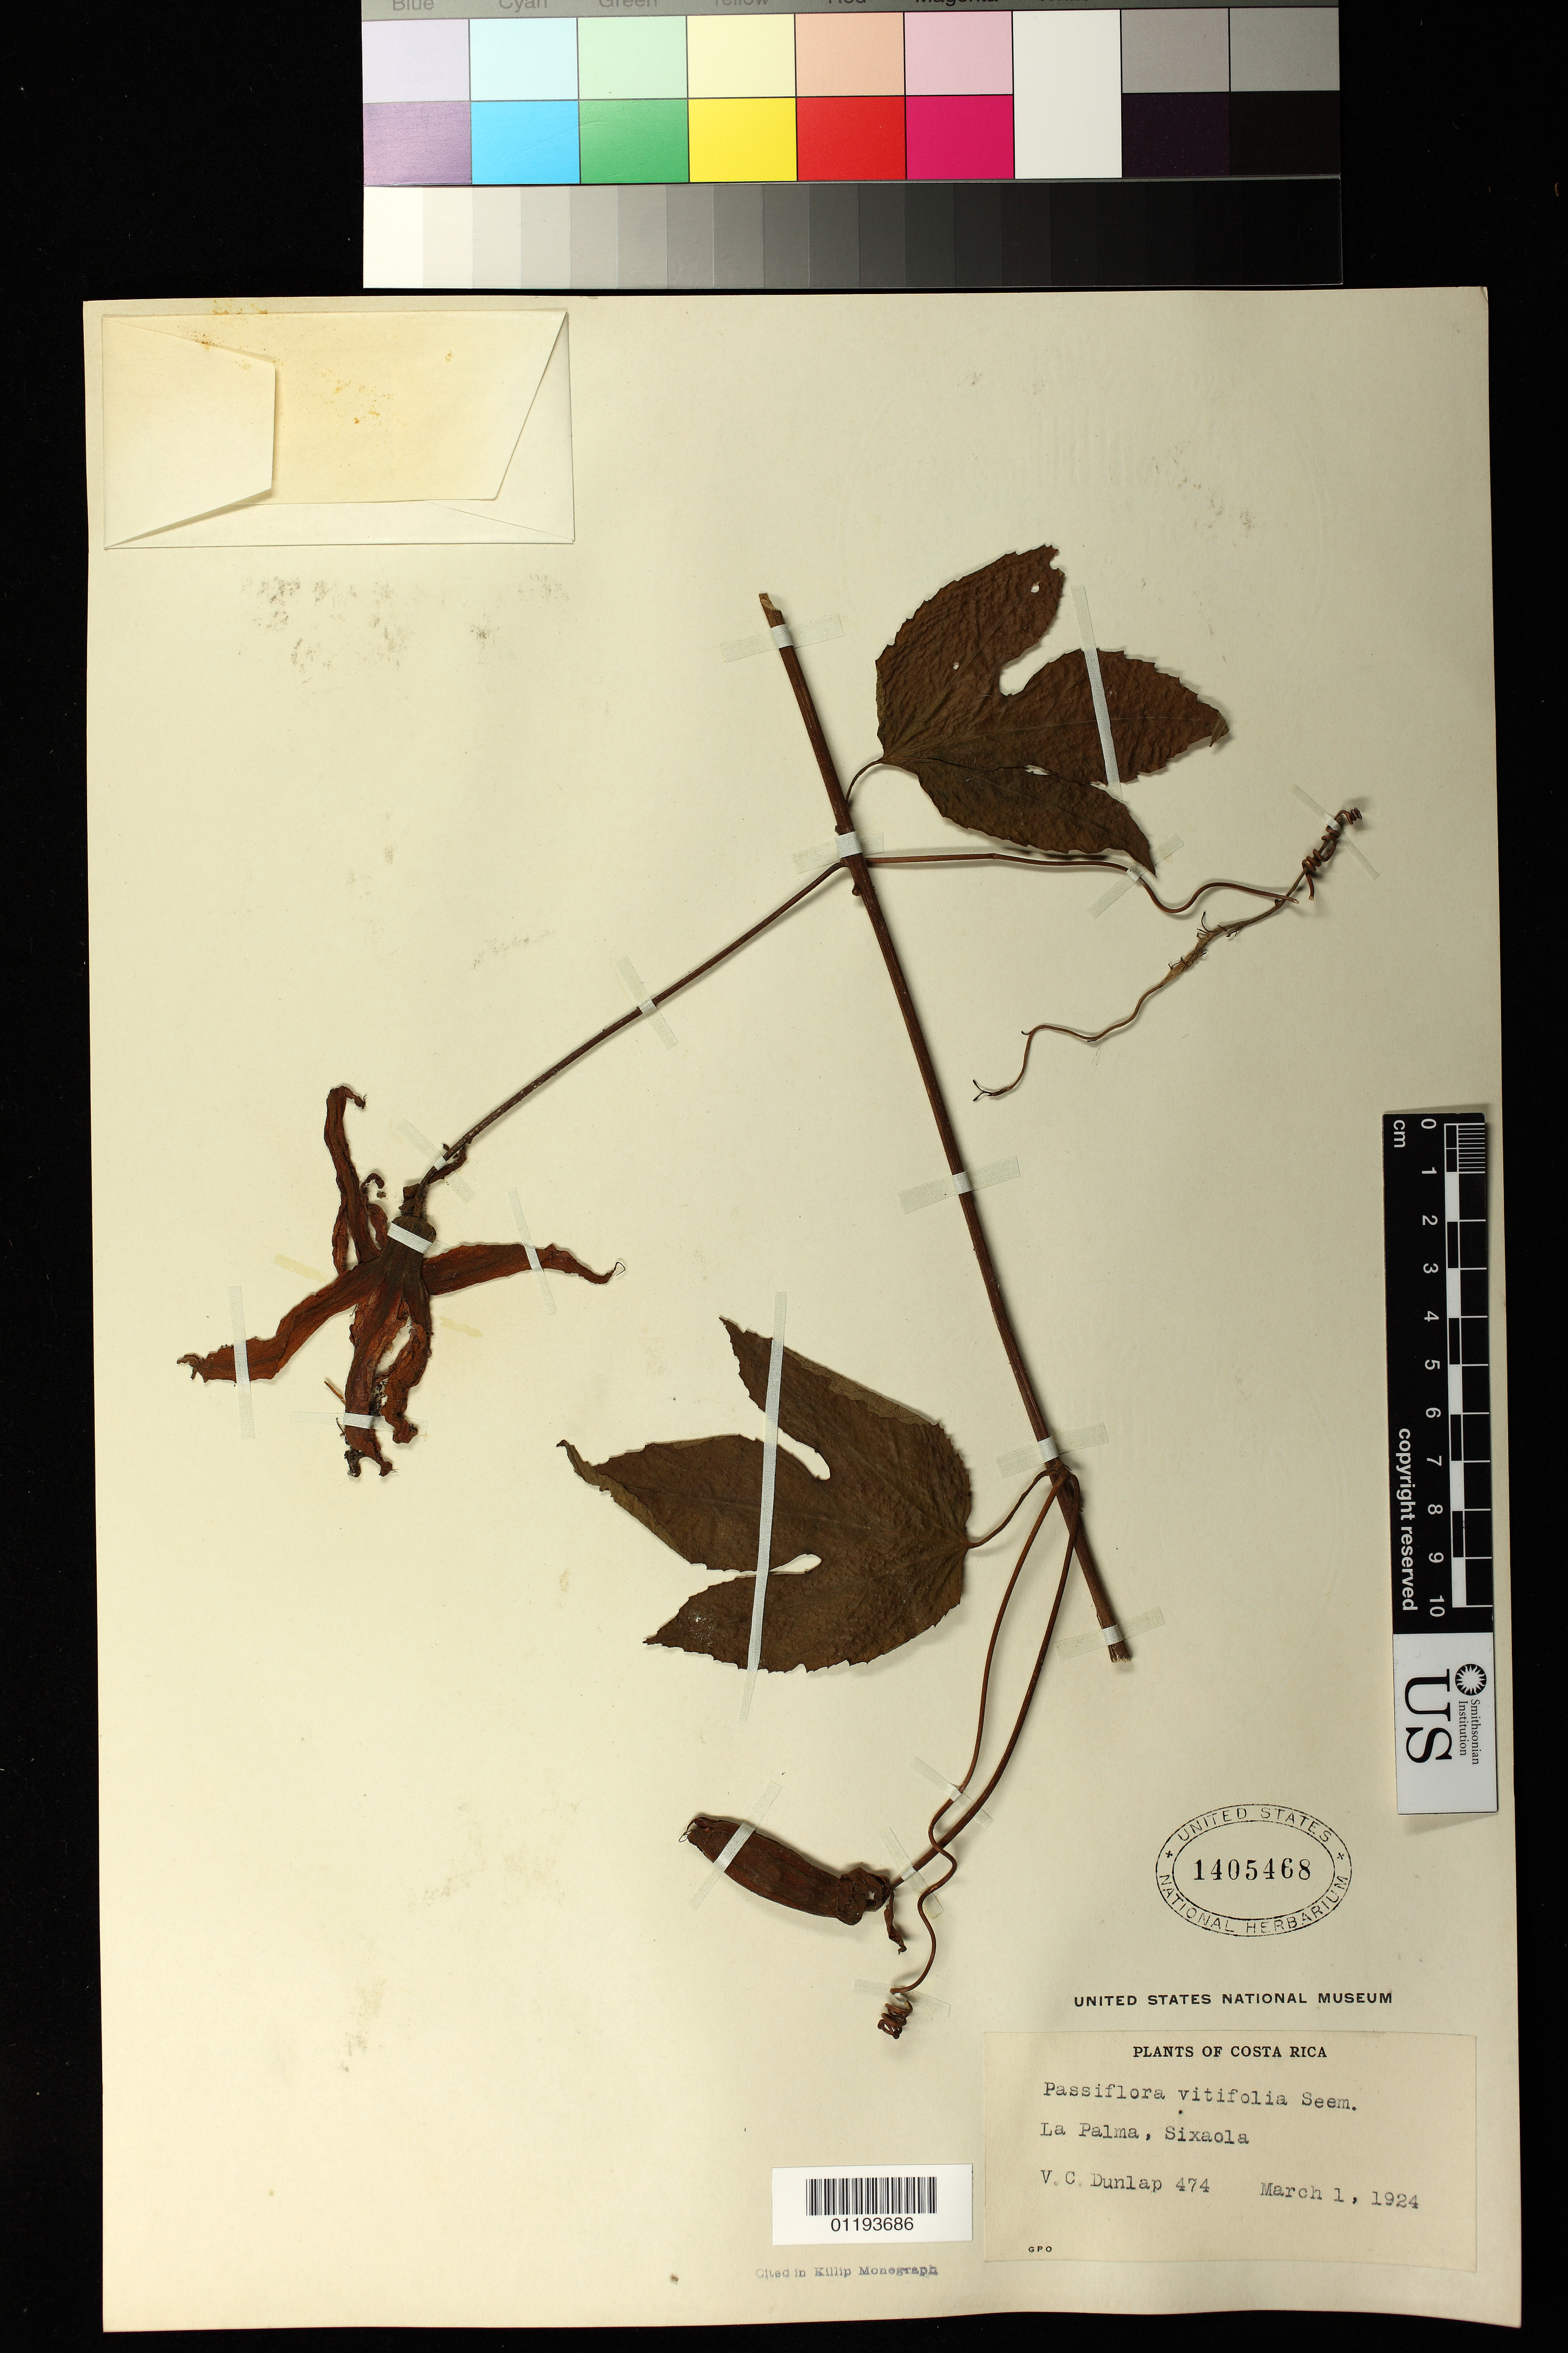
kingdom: Plantae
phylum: Tracheophyta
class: Magnoliopsida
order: Malpighiales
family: Passifloraceae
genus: Passiflora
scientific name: Passiflora vitifolia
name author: Kunth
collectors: V. C. Dunlap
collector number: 474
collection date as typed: Mar 1 1924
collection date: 1924-03-01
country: Costa Rica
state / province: Limón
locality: La Palma, Sixaola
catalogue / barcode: US 1405468